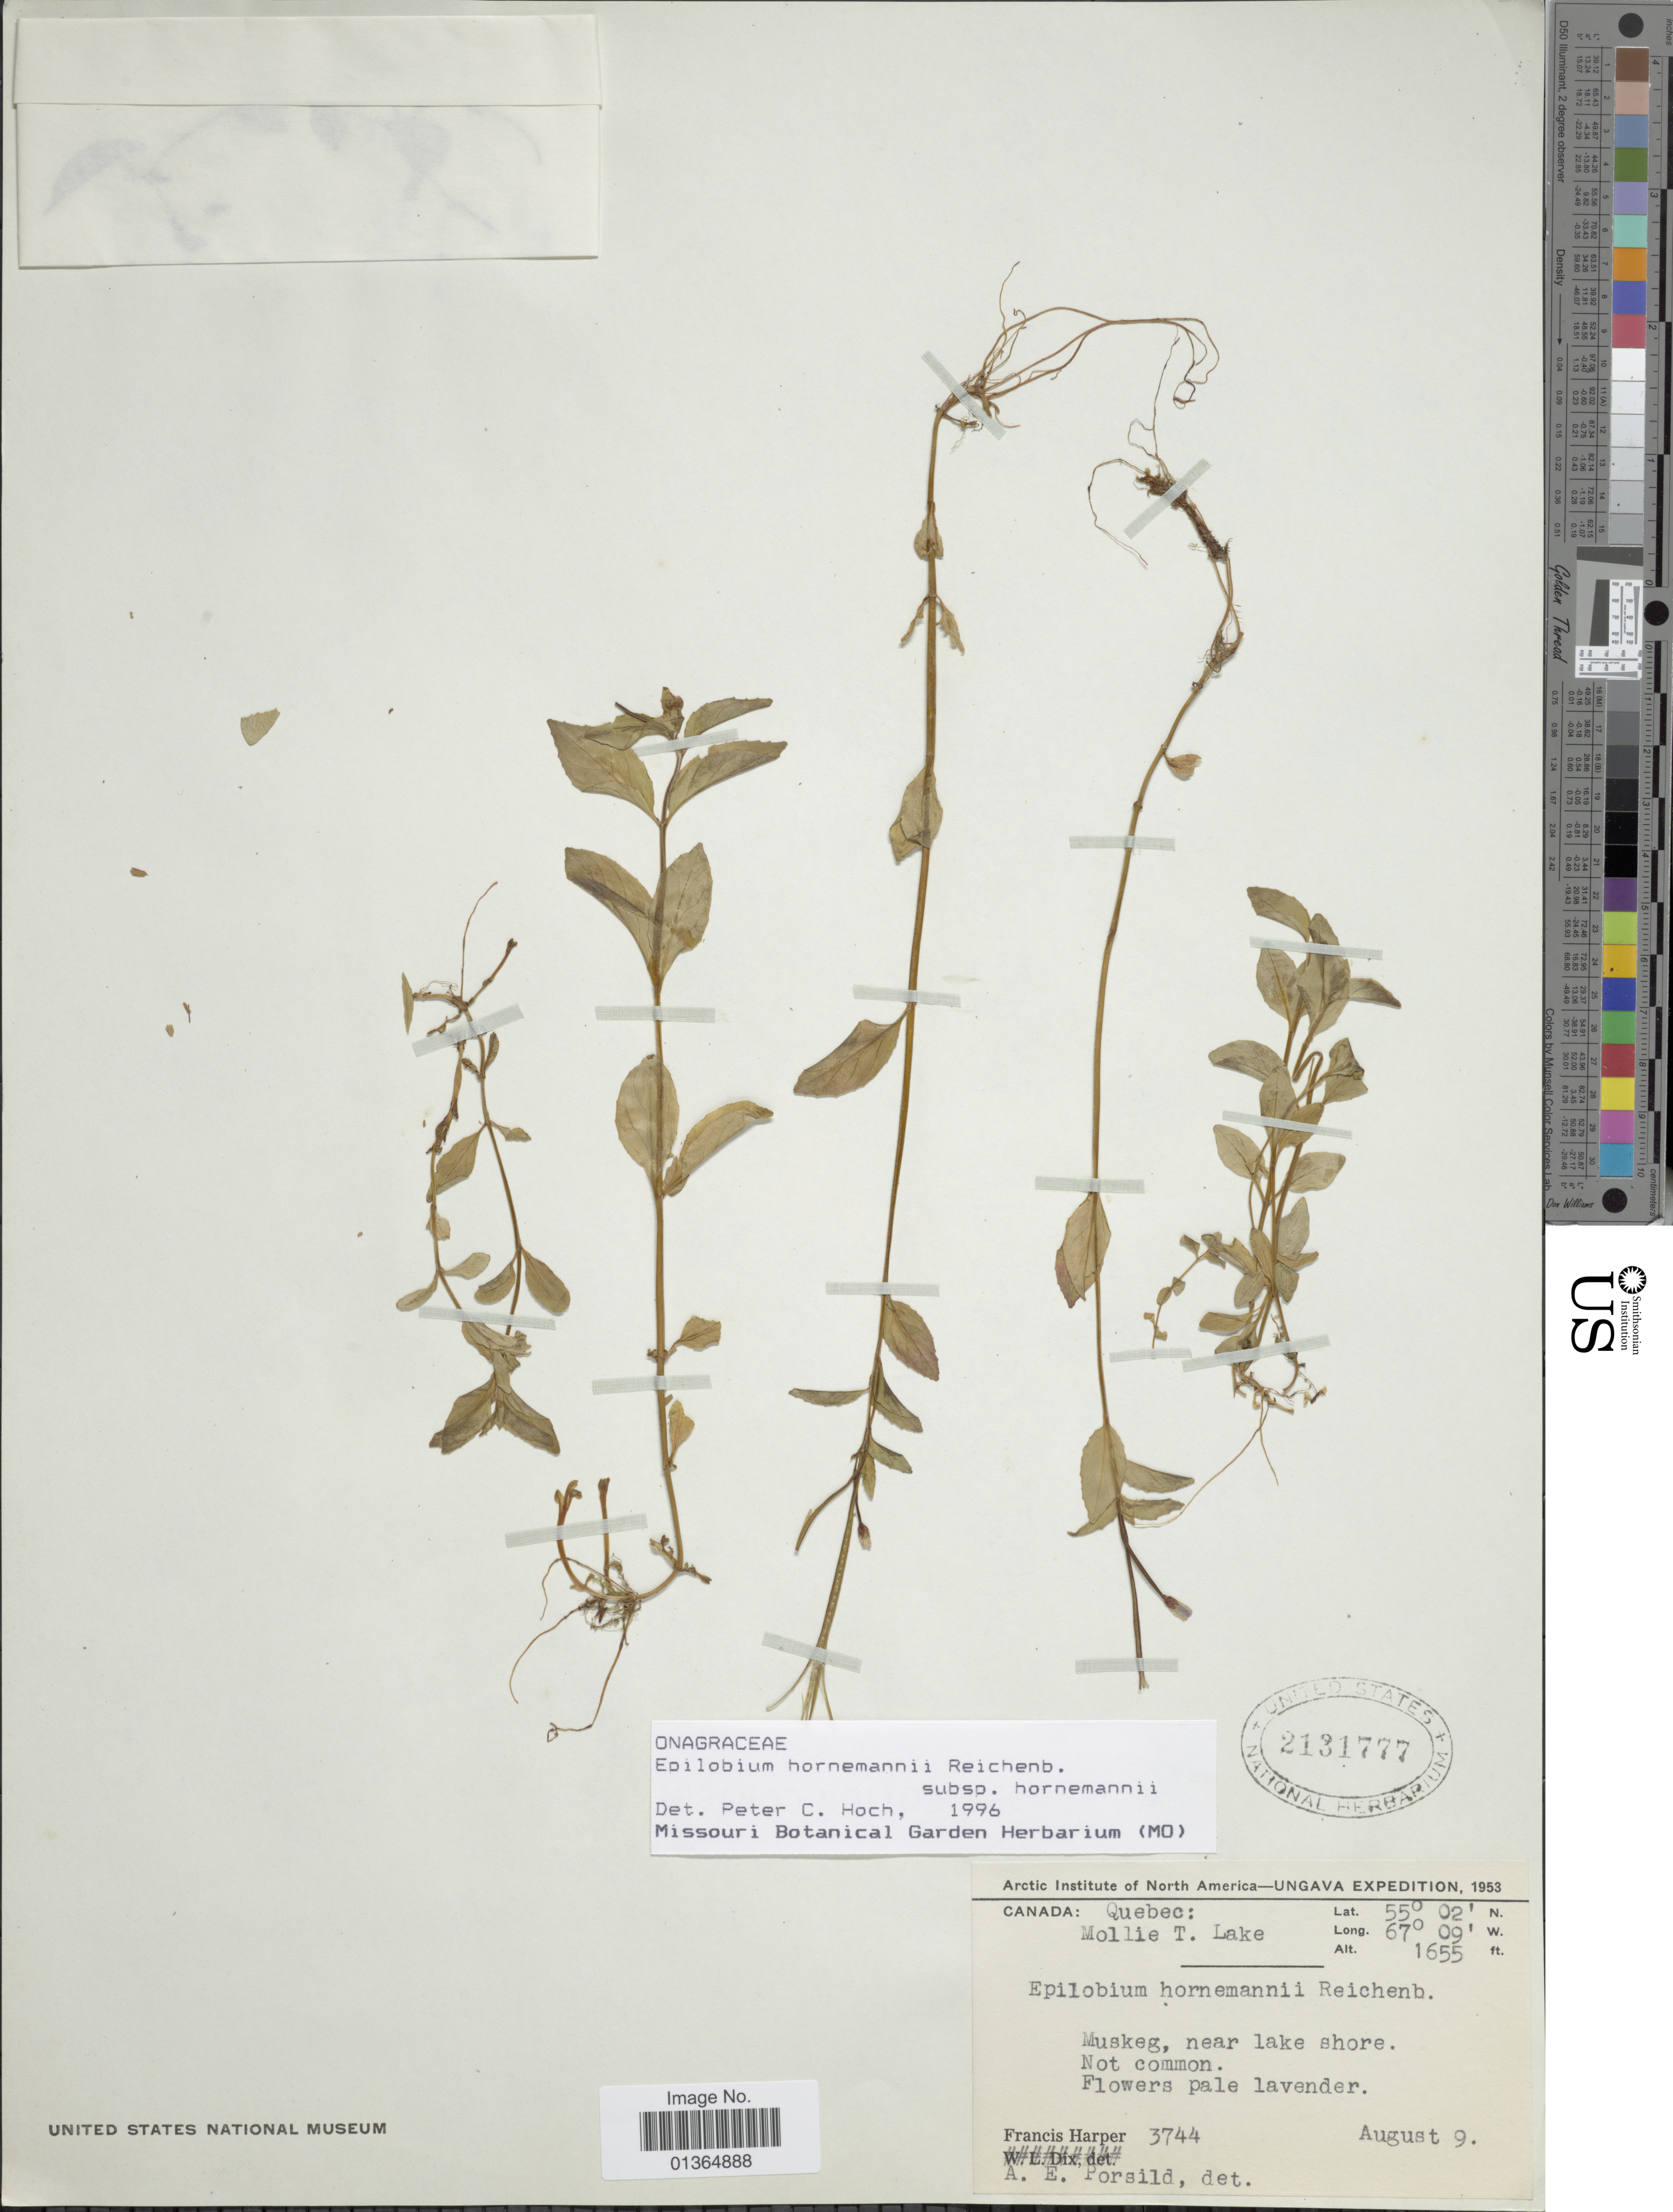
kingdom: Plantae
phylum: Tracheophyta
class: Magnoliopsida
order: Myrtales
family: Onagraceae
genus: Epilobium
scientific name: Epilobium hornemannii subsp. hornemannii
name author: Rchb.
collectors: F. Harper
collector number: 3744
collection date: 1953-08-09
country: Canada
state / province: Quebec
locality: Mollie T. Lake. Muskeg, near lake shore.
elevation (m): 504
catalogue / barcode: US 2131777